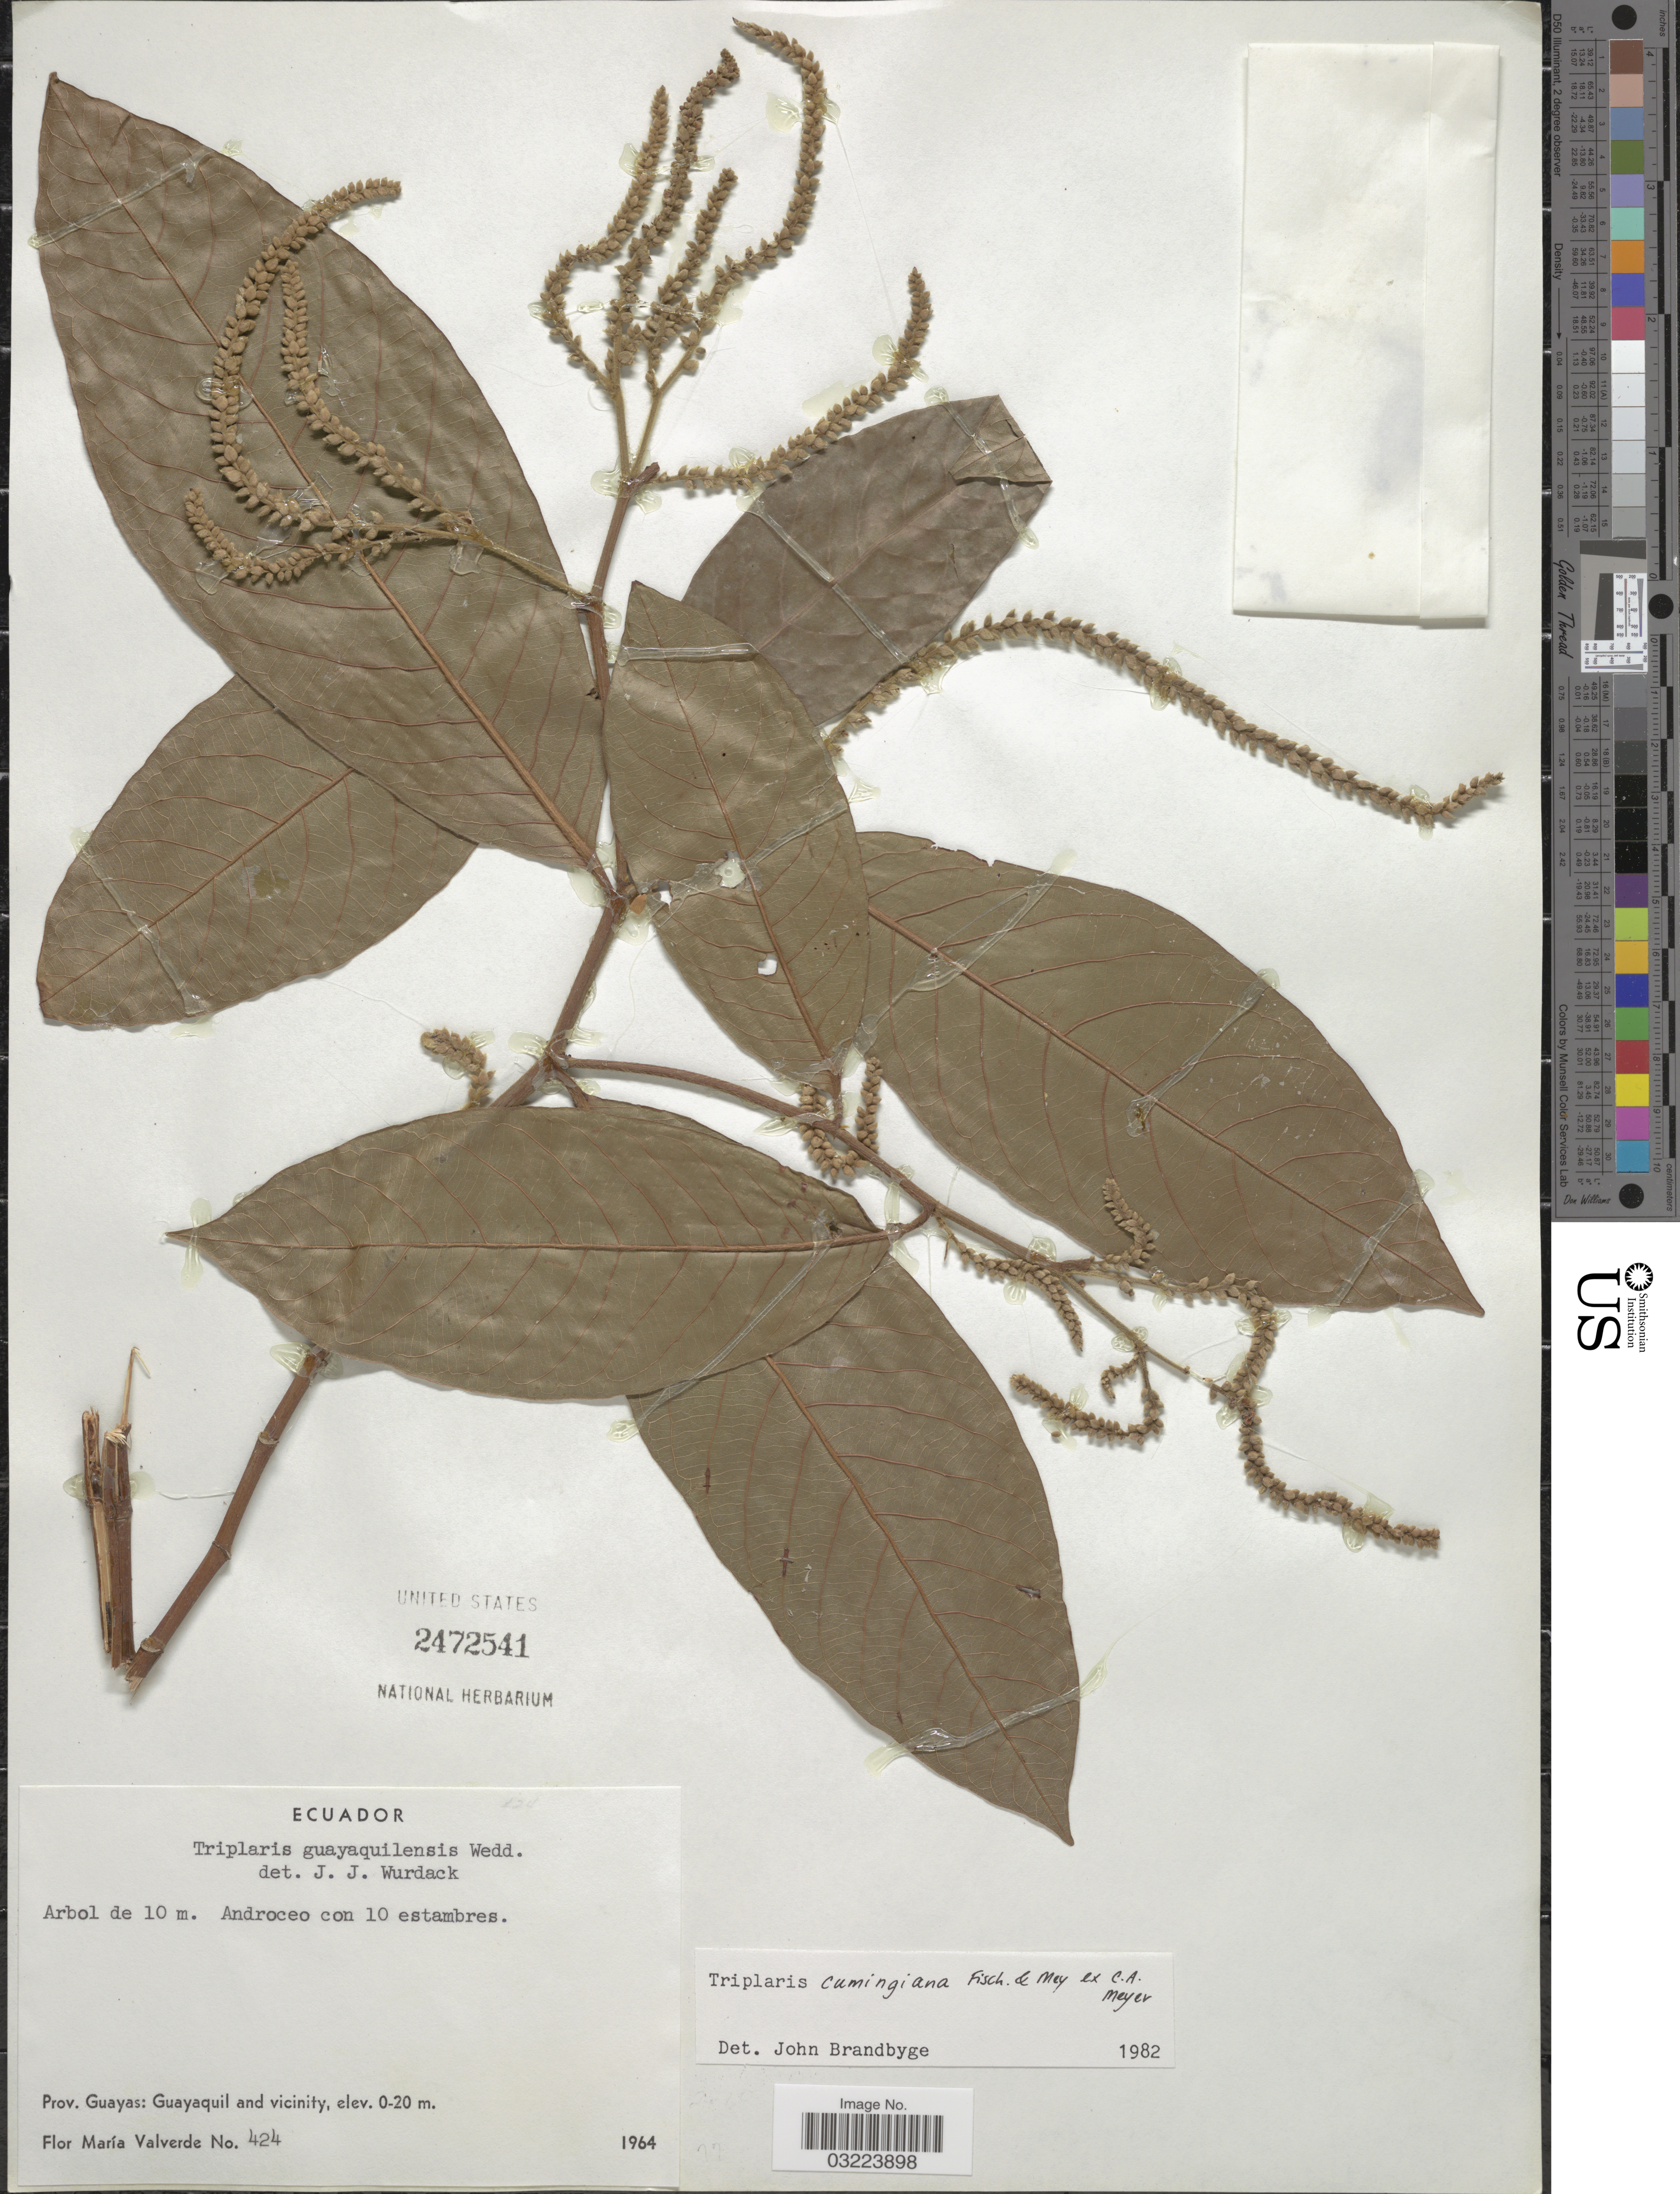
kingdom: Plantae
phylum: Tracheophyta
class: Magnoliopsida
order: Caryophyllales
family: Polygonaceae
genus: Triplaris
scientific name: Triplaris cumingiana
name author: Fisch. & C.A. Mey. ex C.A. Mey.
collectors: F. M. Valverde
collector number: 424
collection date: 1964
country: Ecuador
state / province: Guayas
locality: Guayaquil and vicinity.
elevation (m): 0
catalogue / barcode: US 2472541